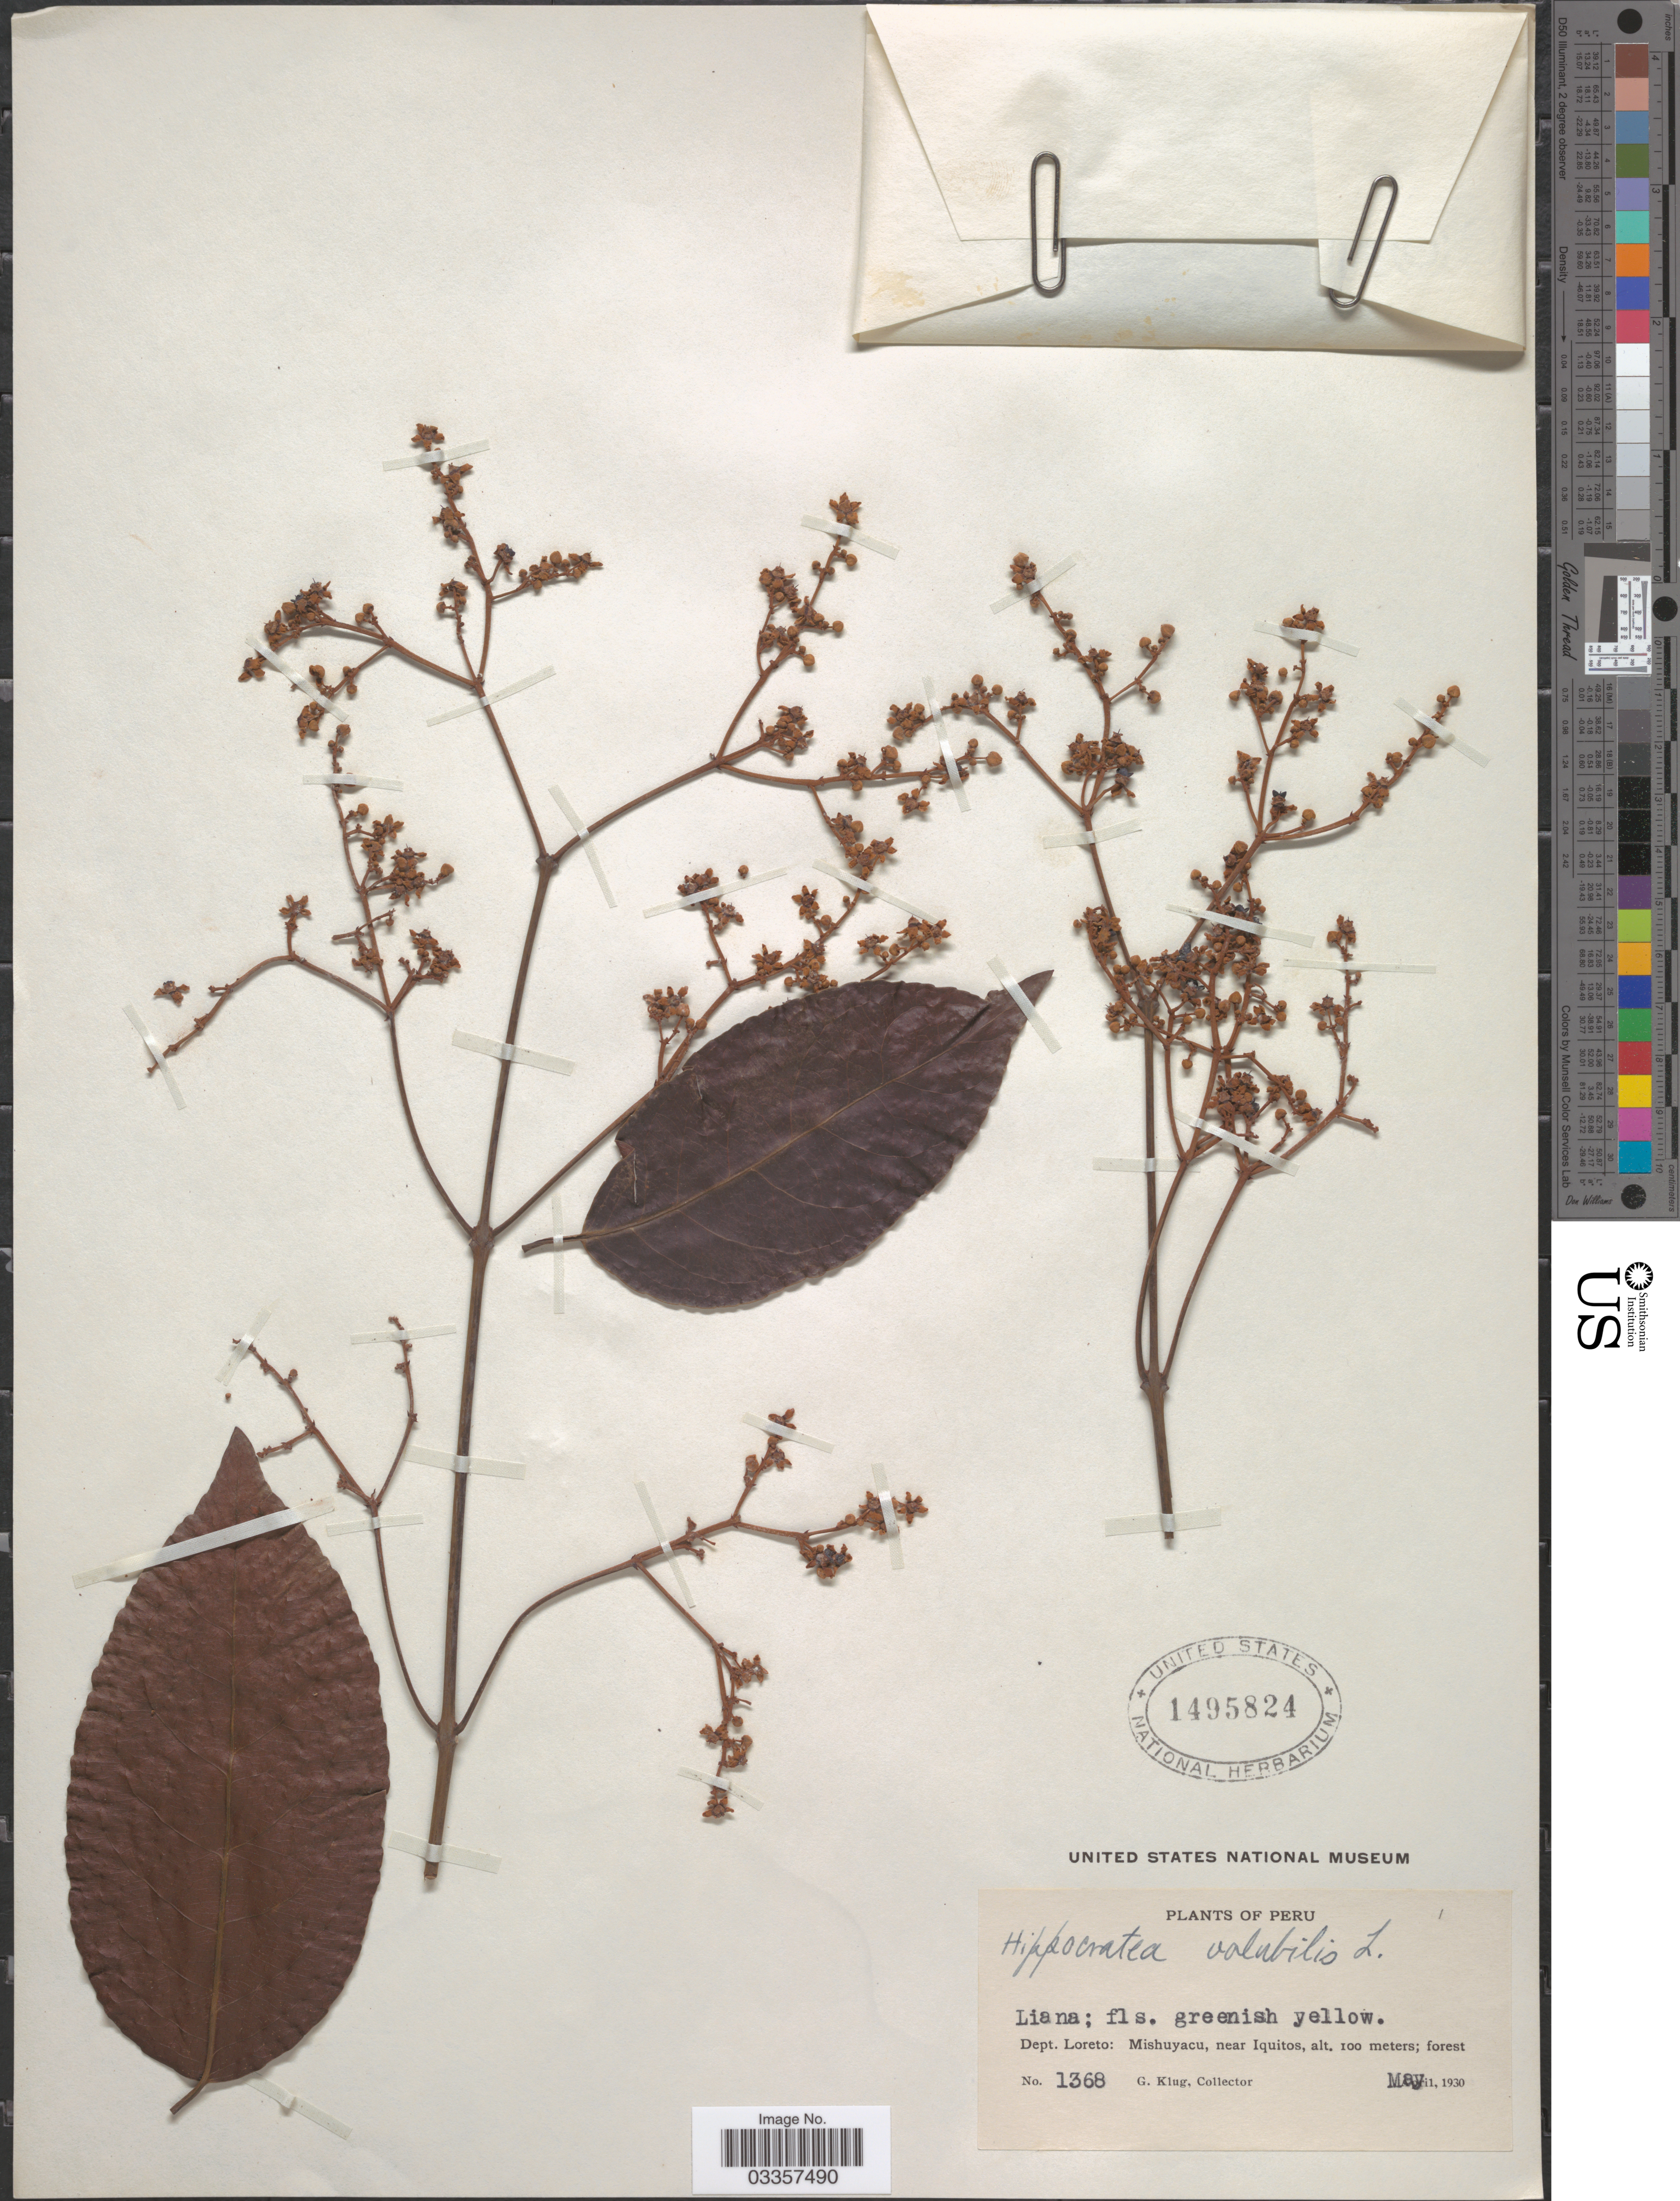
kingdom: Plantae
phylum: Tracheophyta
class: Magnoliopsida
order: Celastrales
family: Celastraceae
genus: Hippocratea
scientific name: Hippocratea volubilis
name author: L.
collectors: G. Klug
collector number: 1368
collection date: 1930-05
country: Peru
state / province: Loreto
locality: Dept. Loreto: Mishuyacu, near Iquitos.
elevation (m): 100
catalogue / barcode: US 1495824